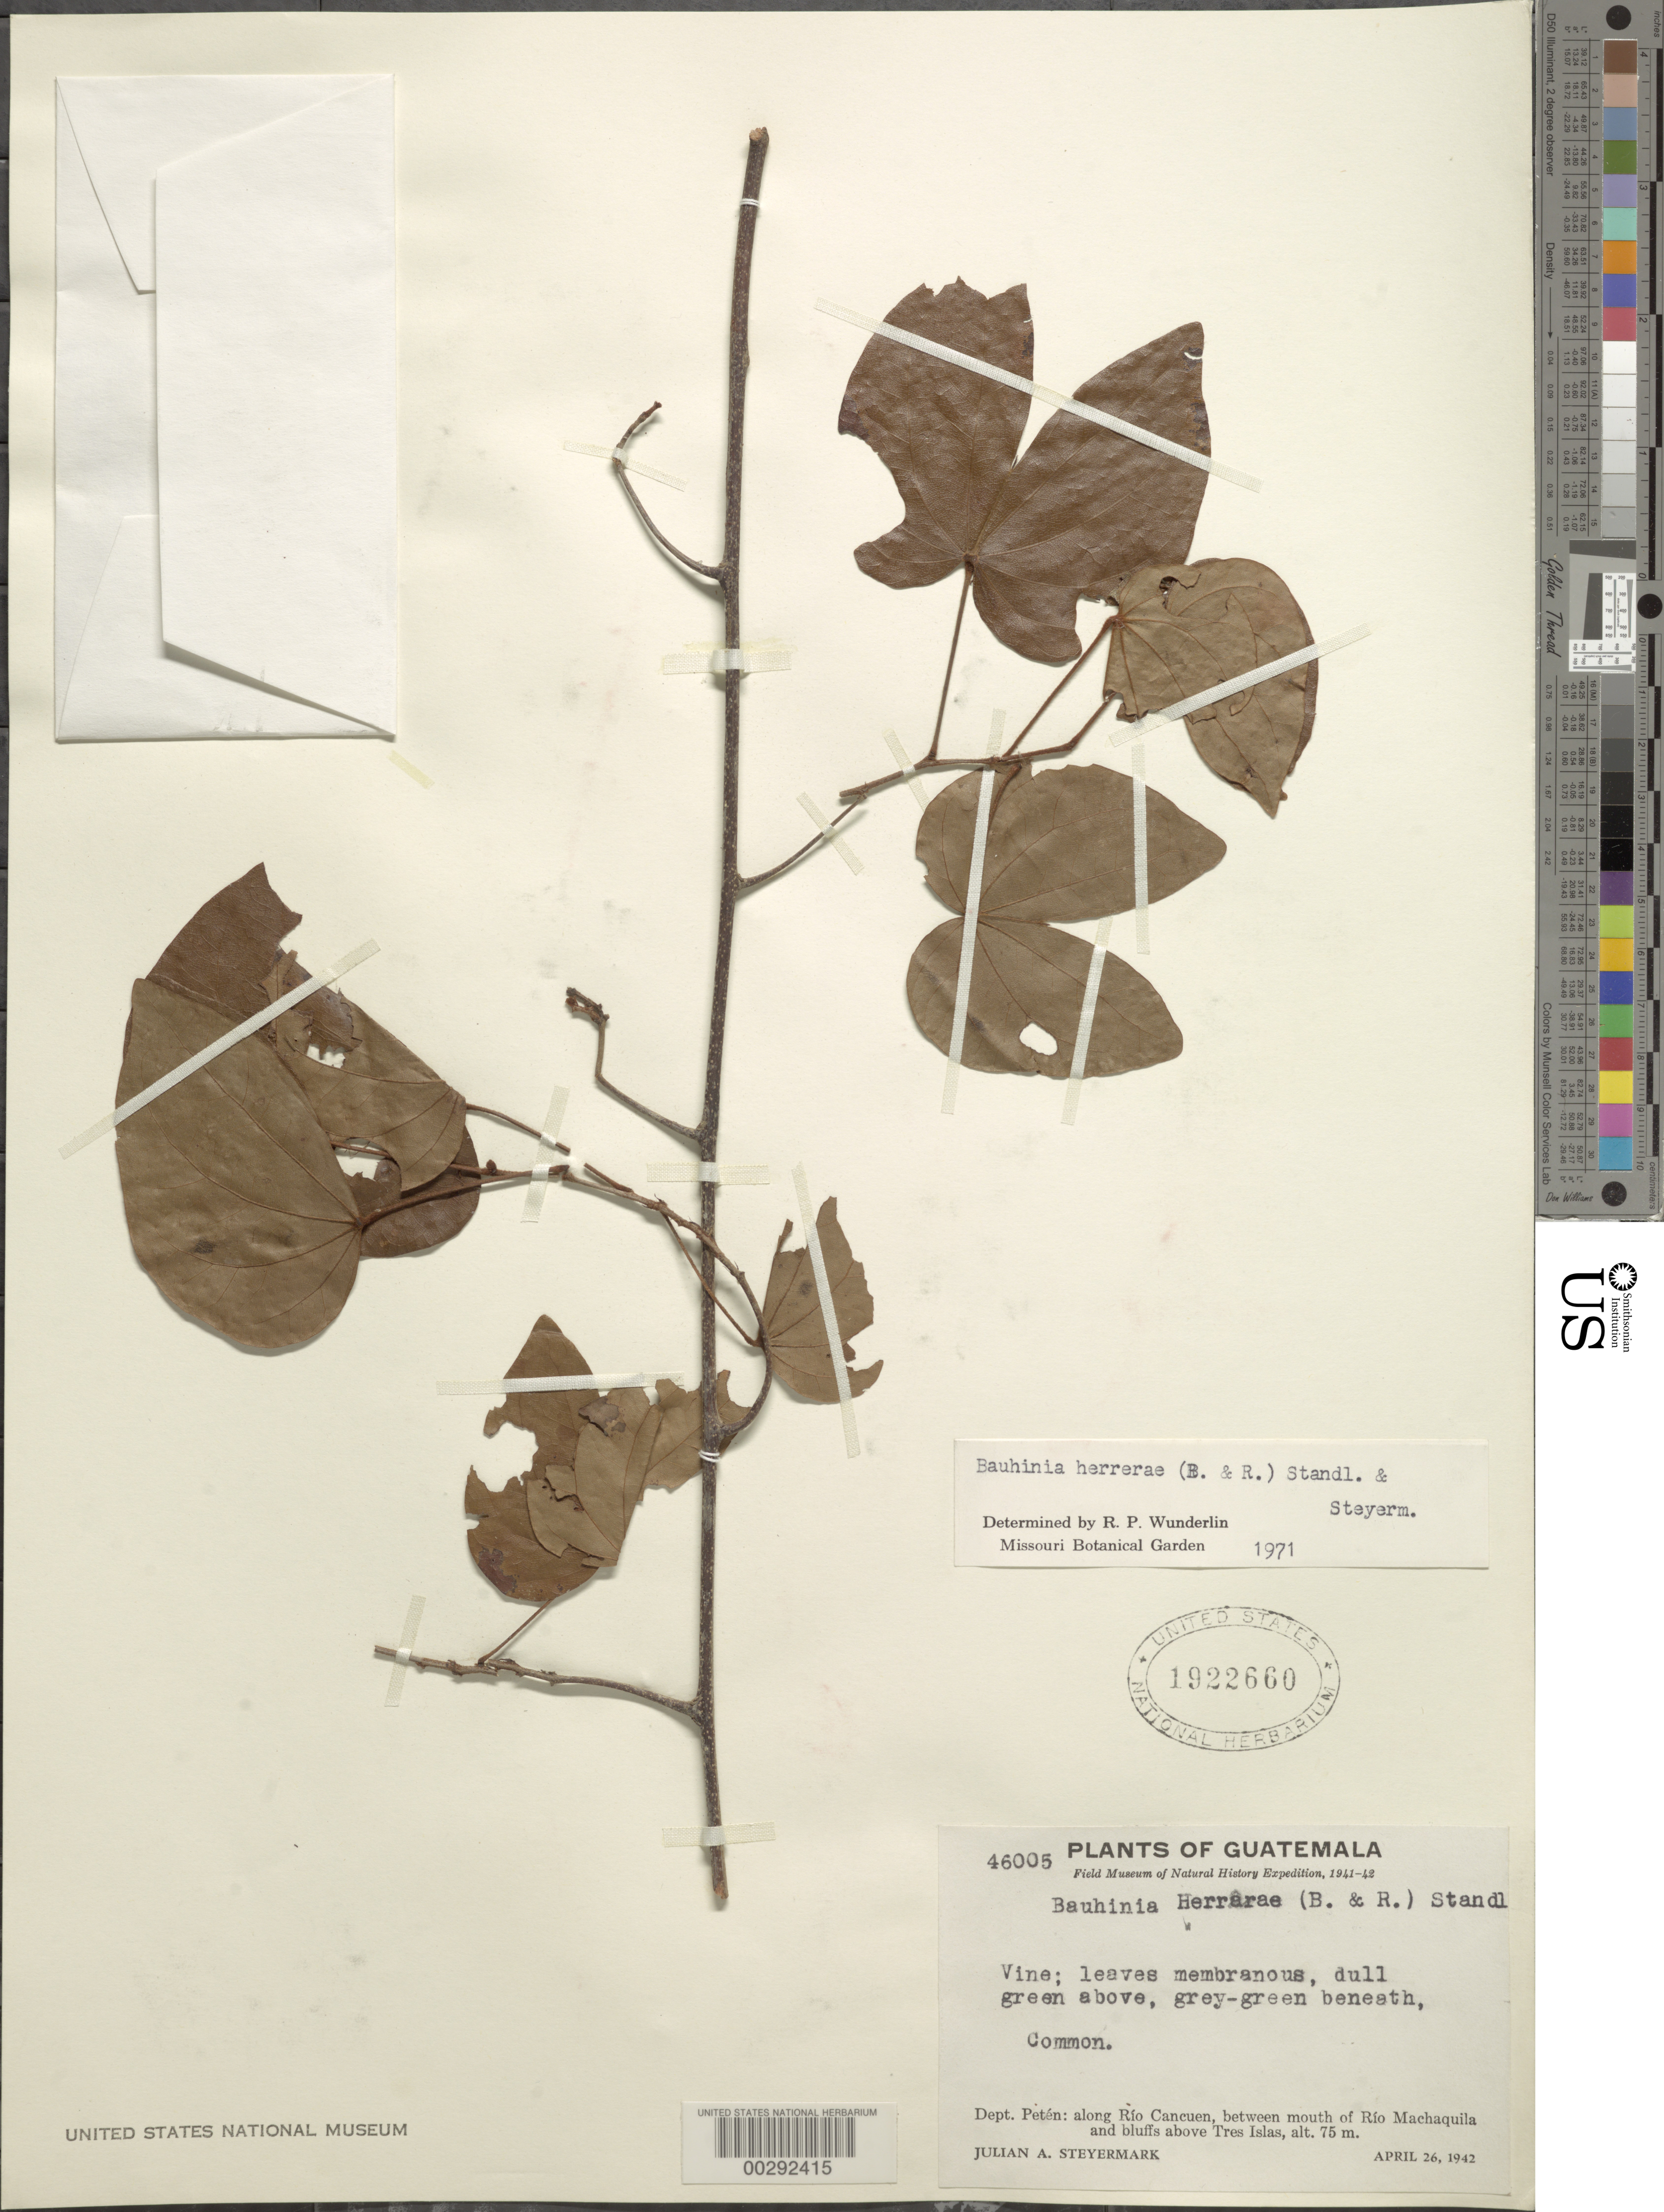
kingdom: Plantae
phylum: Tracheophyta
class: Magnoliopsida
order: Fabales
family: Fabaceae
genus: Bauhinia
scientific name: Bauhinia herrerae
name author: (Britton & Rose) Standl. & Steyerm.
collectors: J. Steyermark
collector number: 46005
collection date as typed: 26 Apr 1942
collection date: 1942-04-26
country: Guatemala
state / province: El Petén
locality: Along Río Cancuen, between mouth of Río Machaquilla and bluffs above Tres Islas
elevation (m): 75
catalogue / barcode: US 1922660